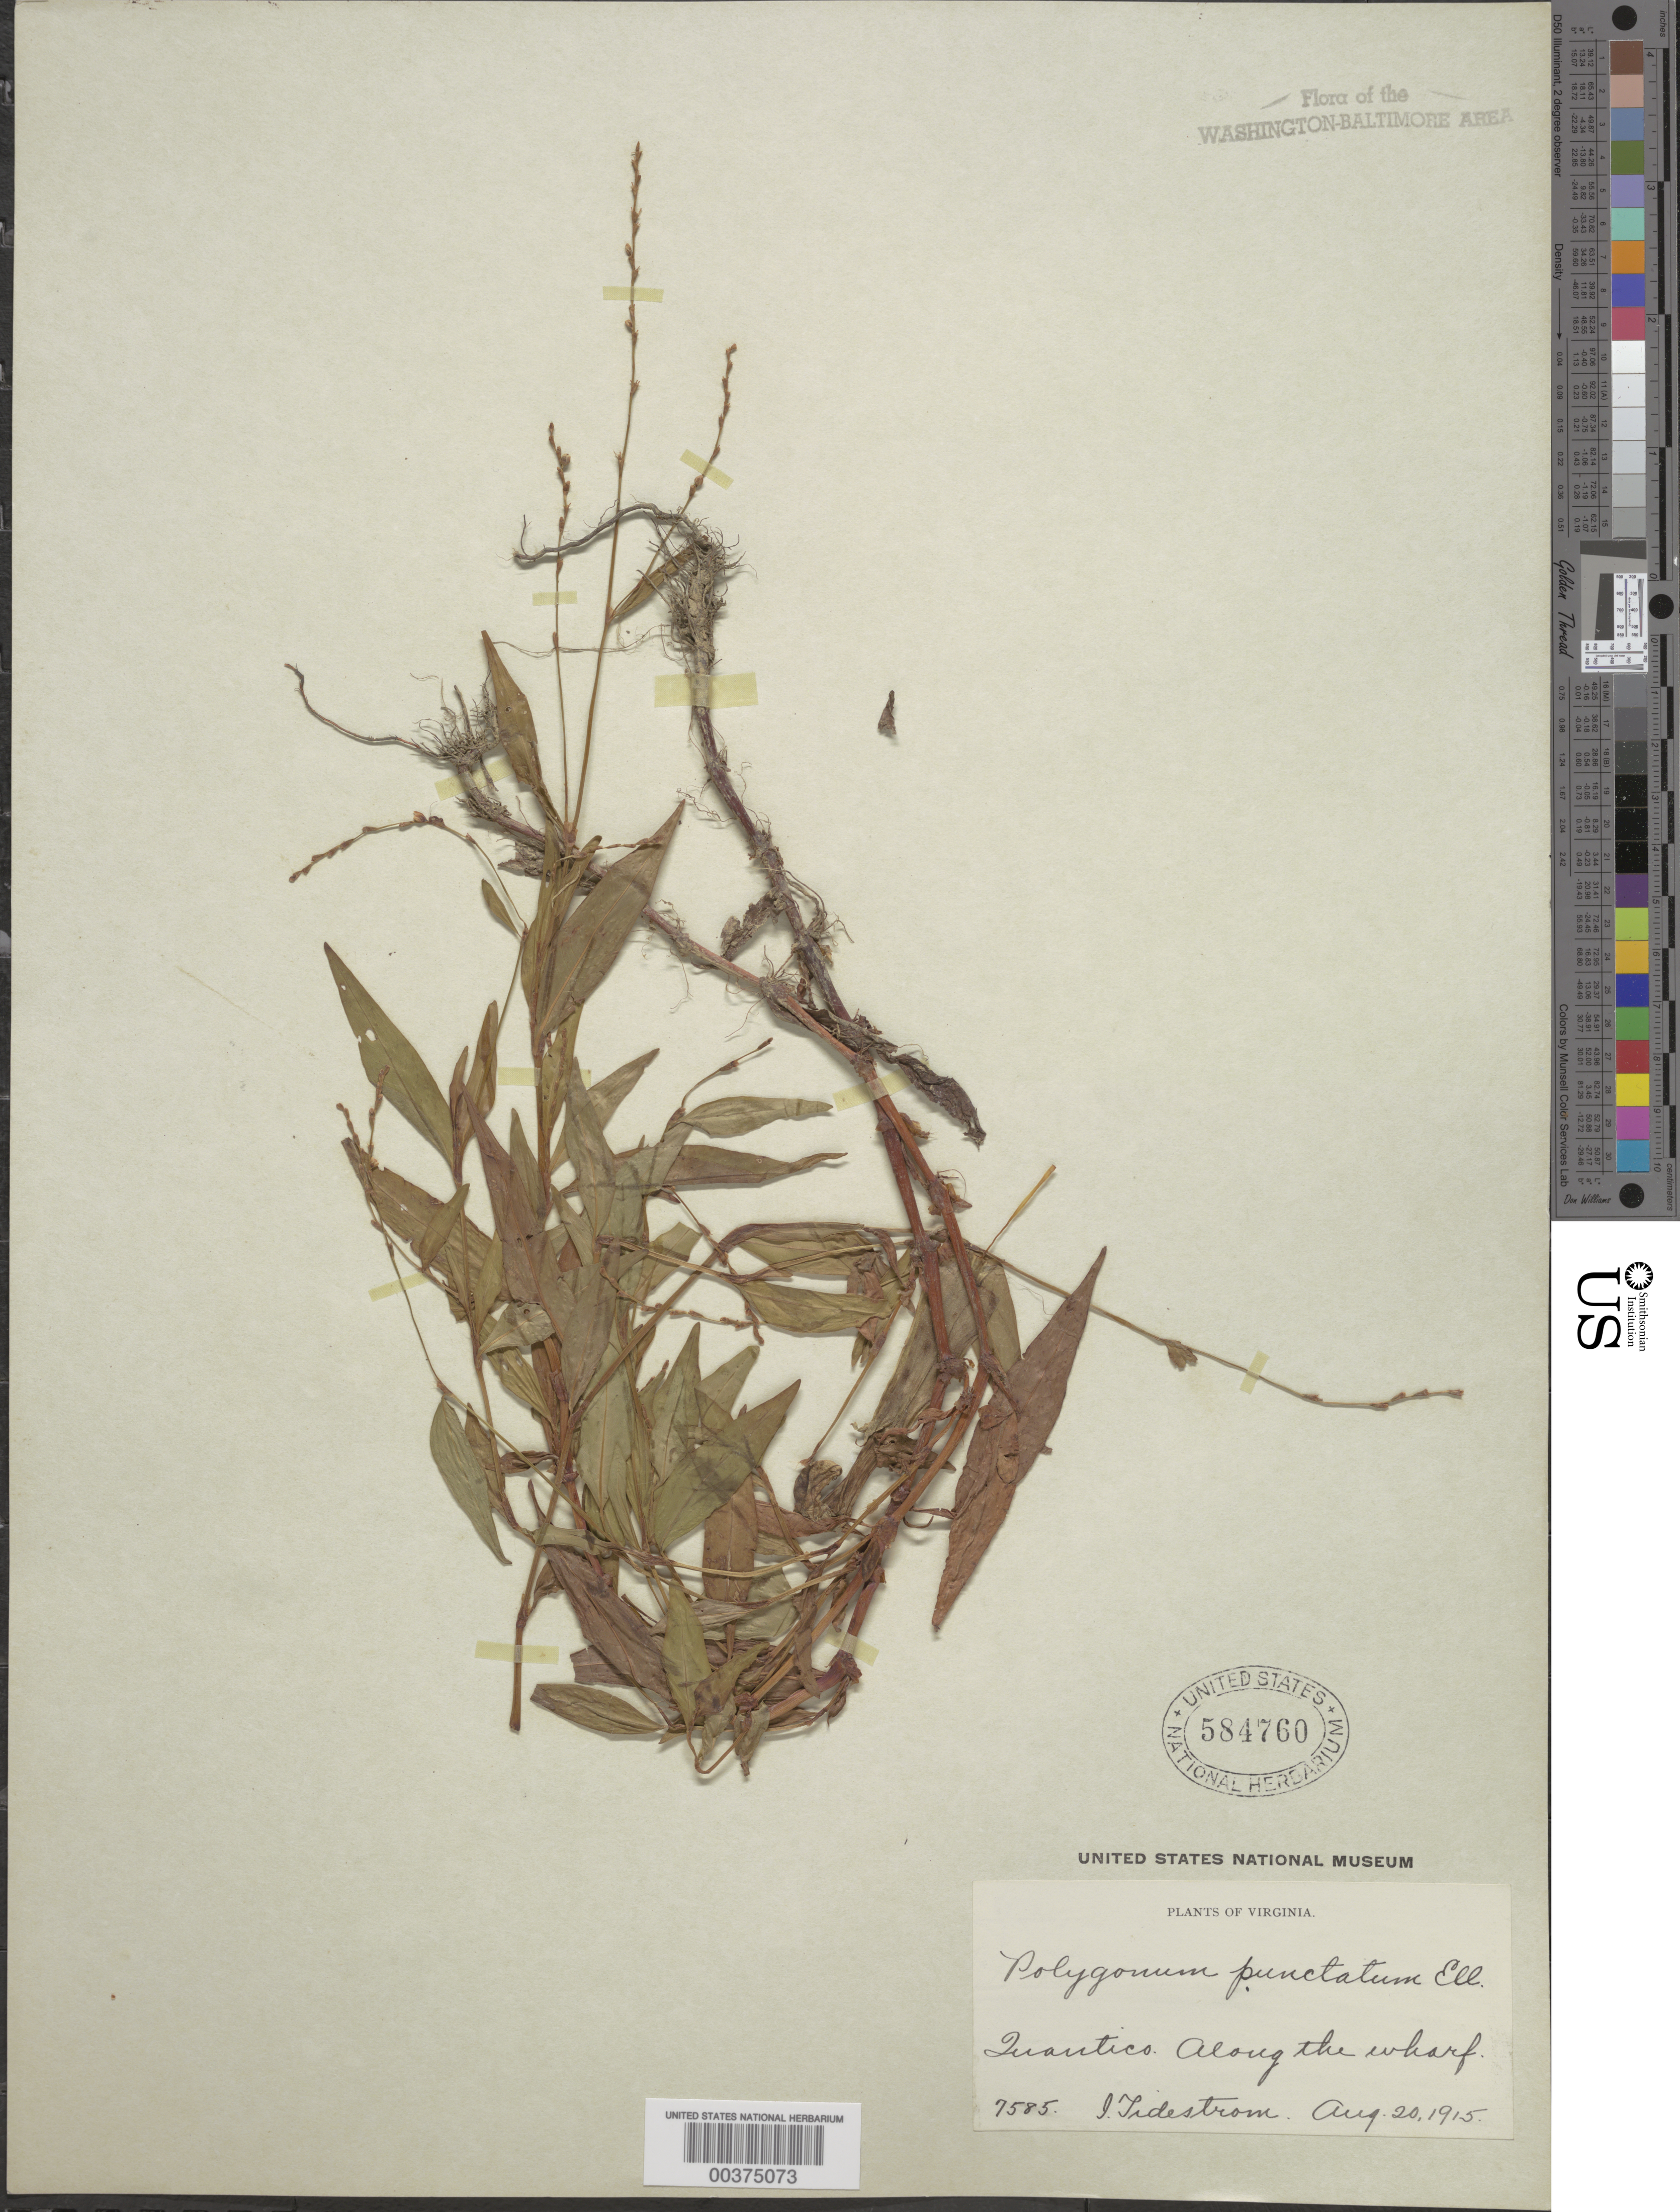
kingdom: Plantae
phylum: Tracheophyta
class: Magnoliopsida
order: Caryophyllales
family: Polygonaceae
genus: Persicaria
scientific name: Persicaria punctata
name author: (Elliott) Small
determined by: Atha, D. E.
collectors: I. F. Tidestrom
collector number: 7585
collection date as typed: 20 Aug 1915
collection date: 1915-08-20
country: United States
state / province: Virginia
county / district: Prince William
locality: Quantico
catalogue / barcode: US 584760